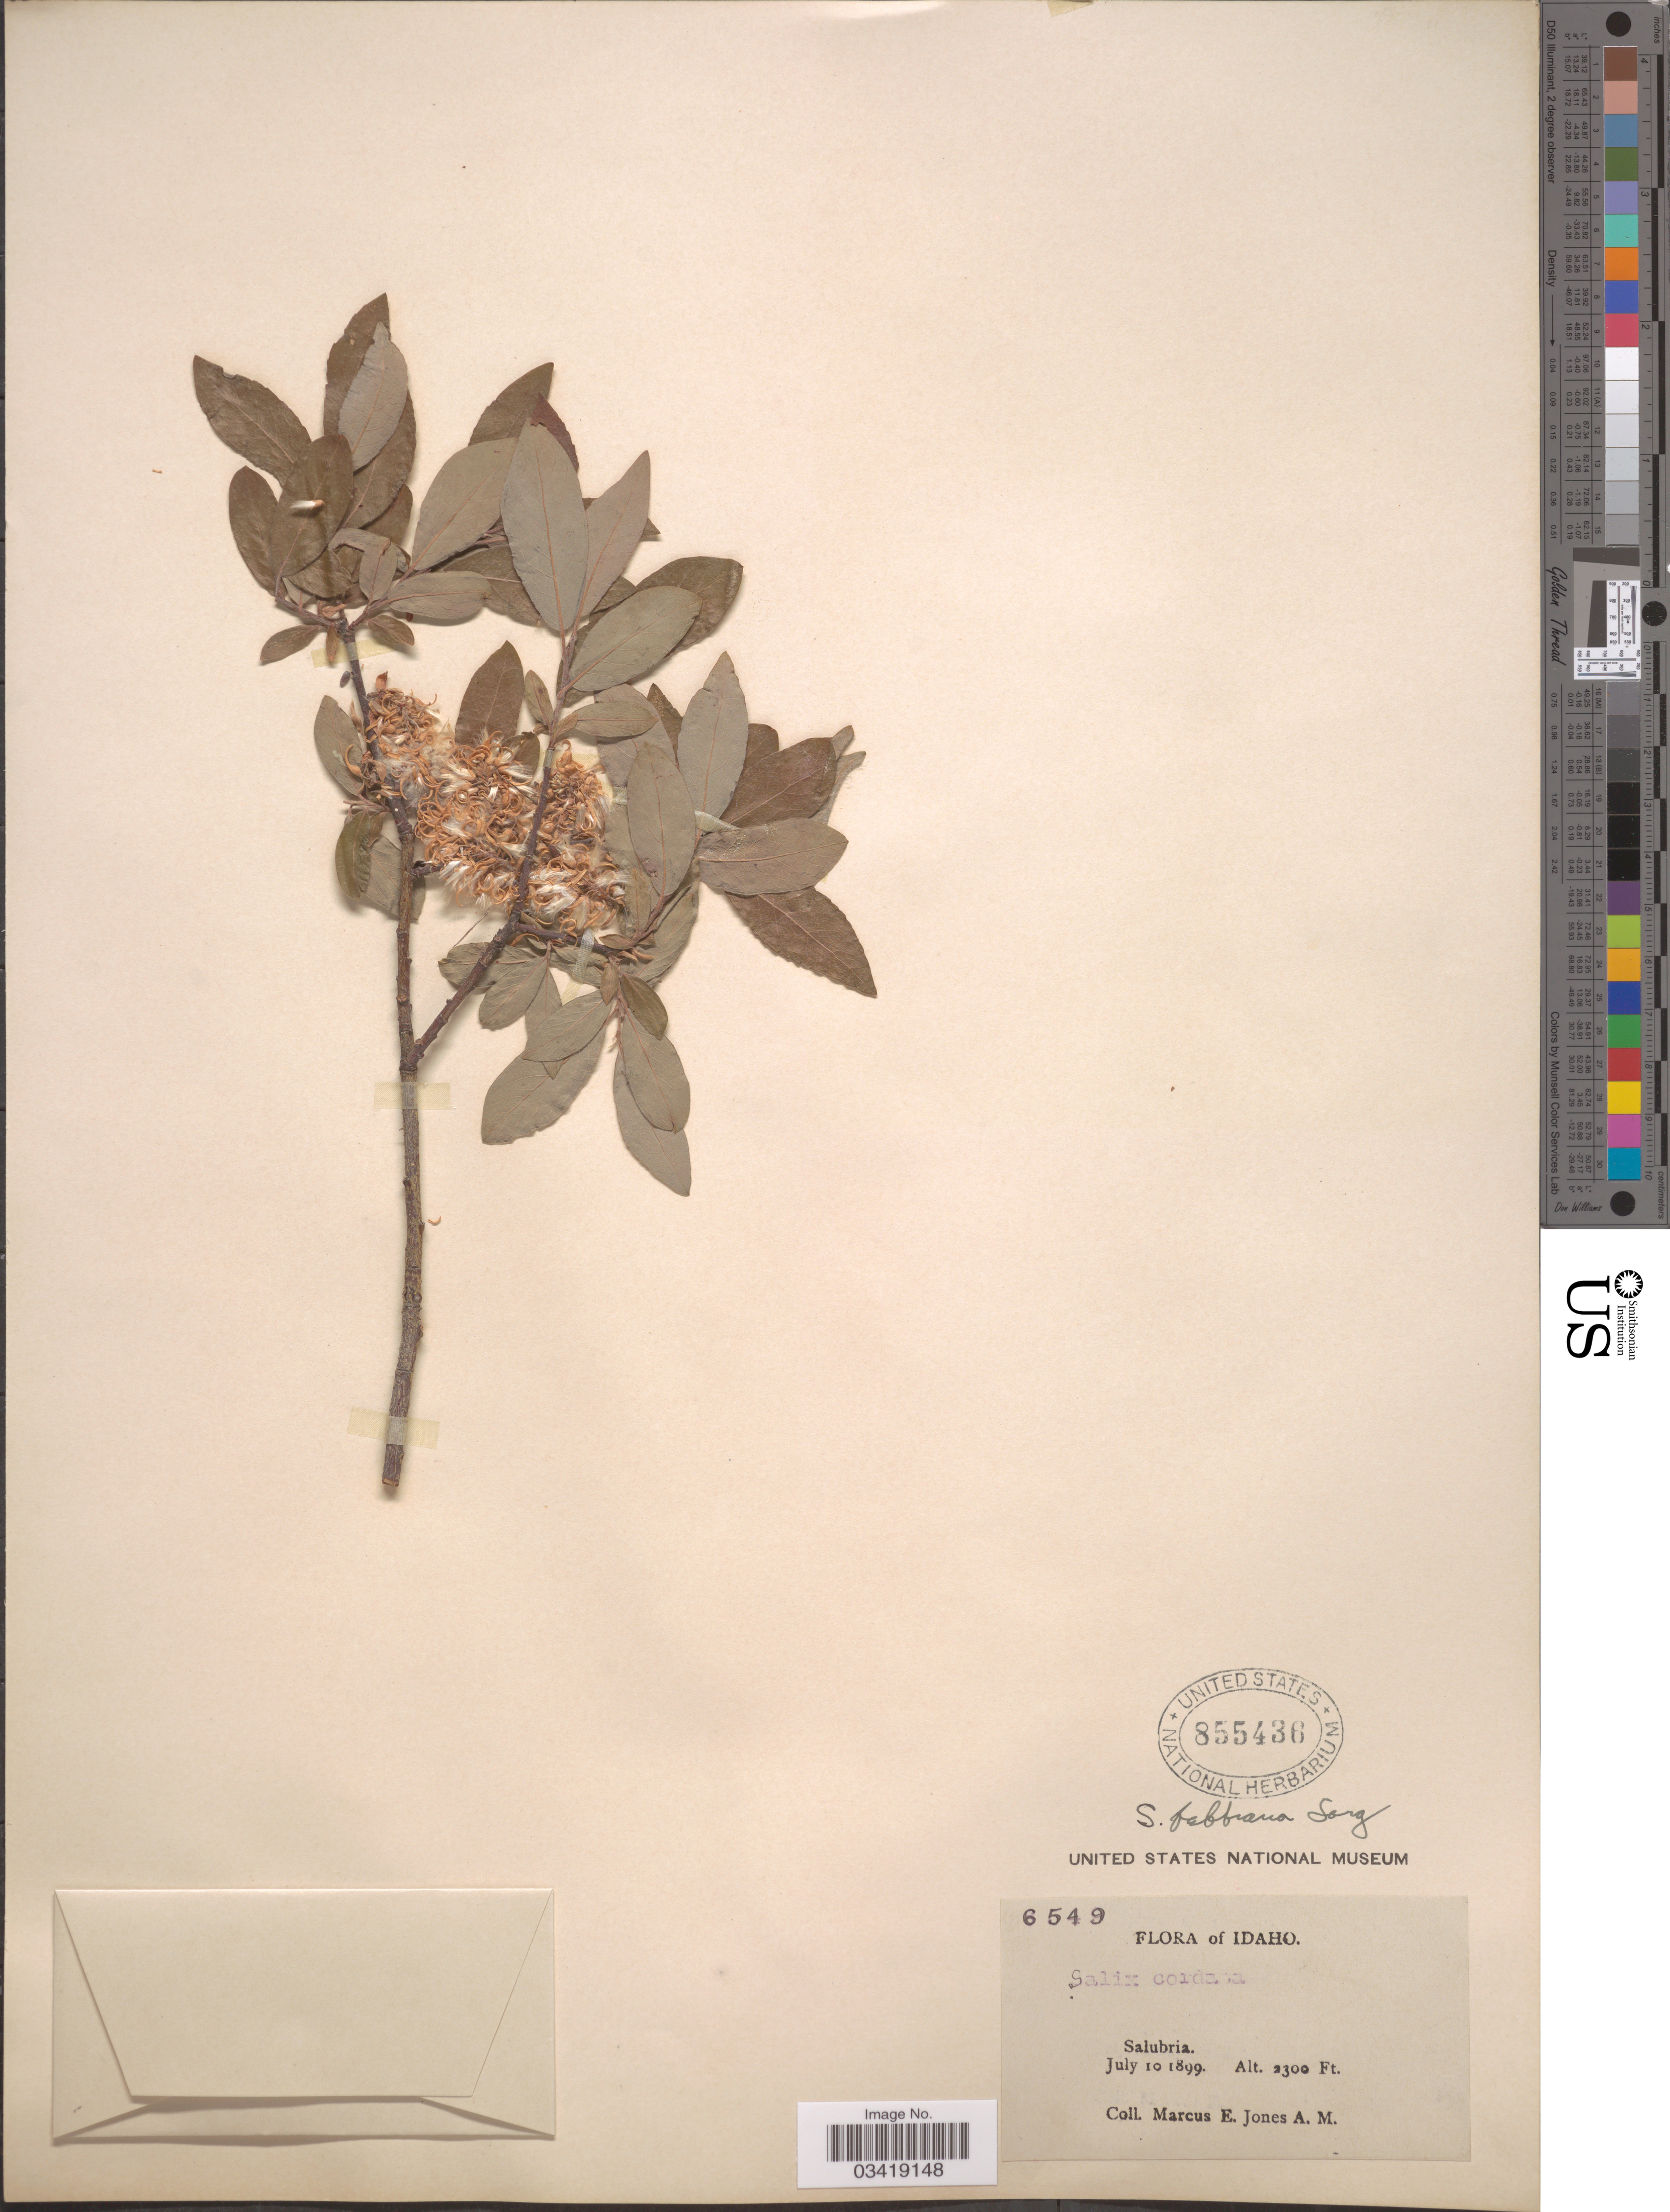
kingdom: Plantae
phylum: Tracheophyta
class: Magnoliopsida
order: Malpighiales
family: Salicaceae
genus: Salix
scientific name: Salix bebbiana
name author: Sarg.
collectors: M. E. Jones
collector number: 6549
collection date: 1899-07-10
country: United States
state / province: Idaho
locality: Salubria.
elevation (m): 701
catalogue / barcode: US 855436